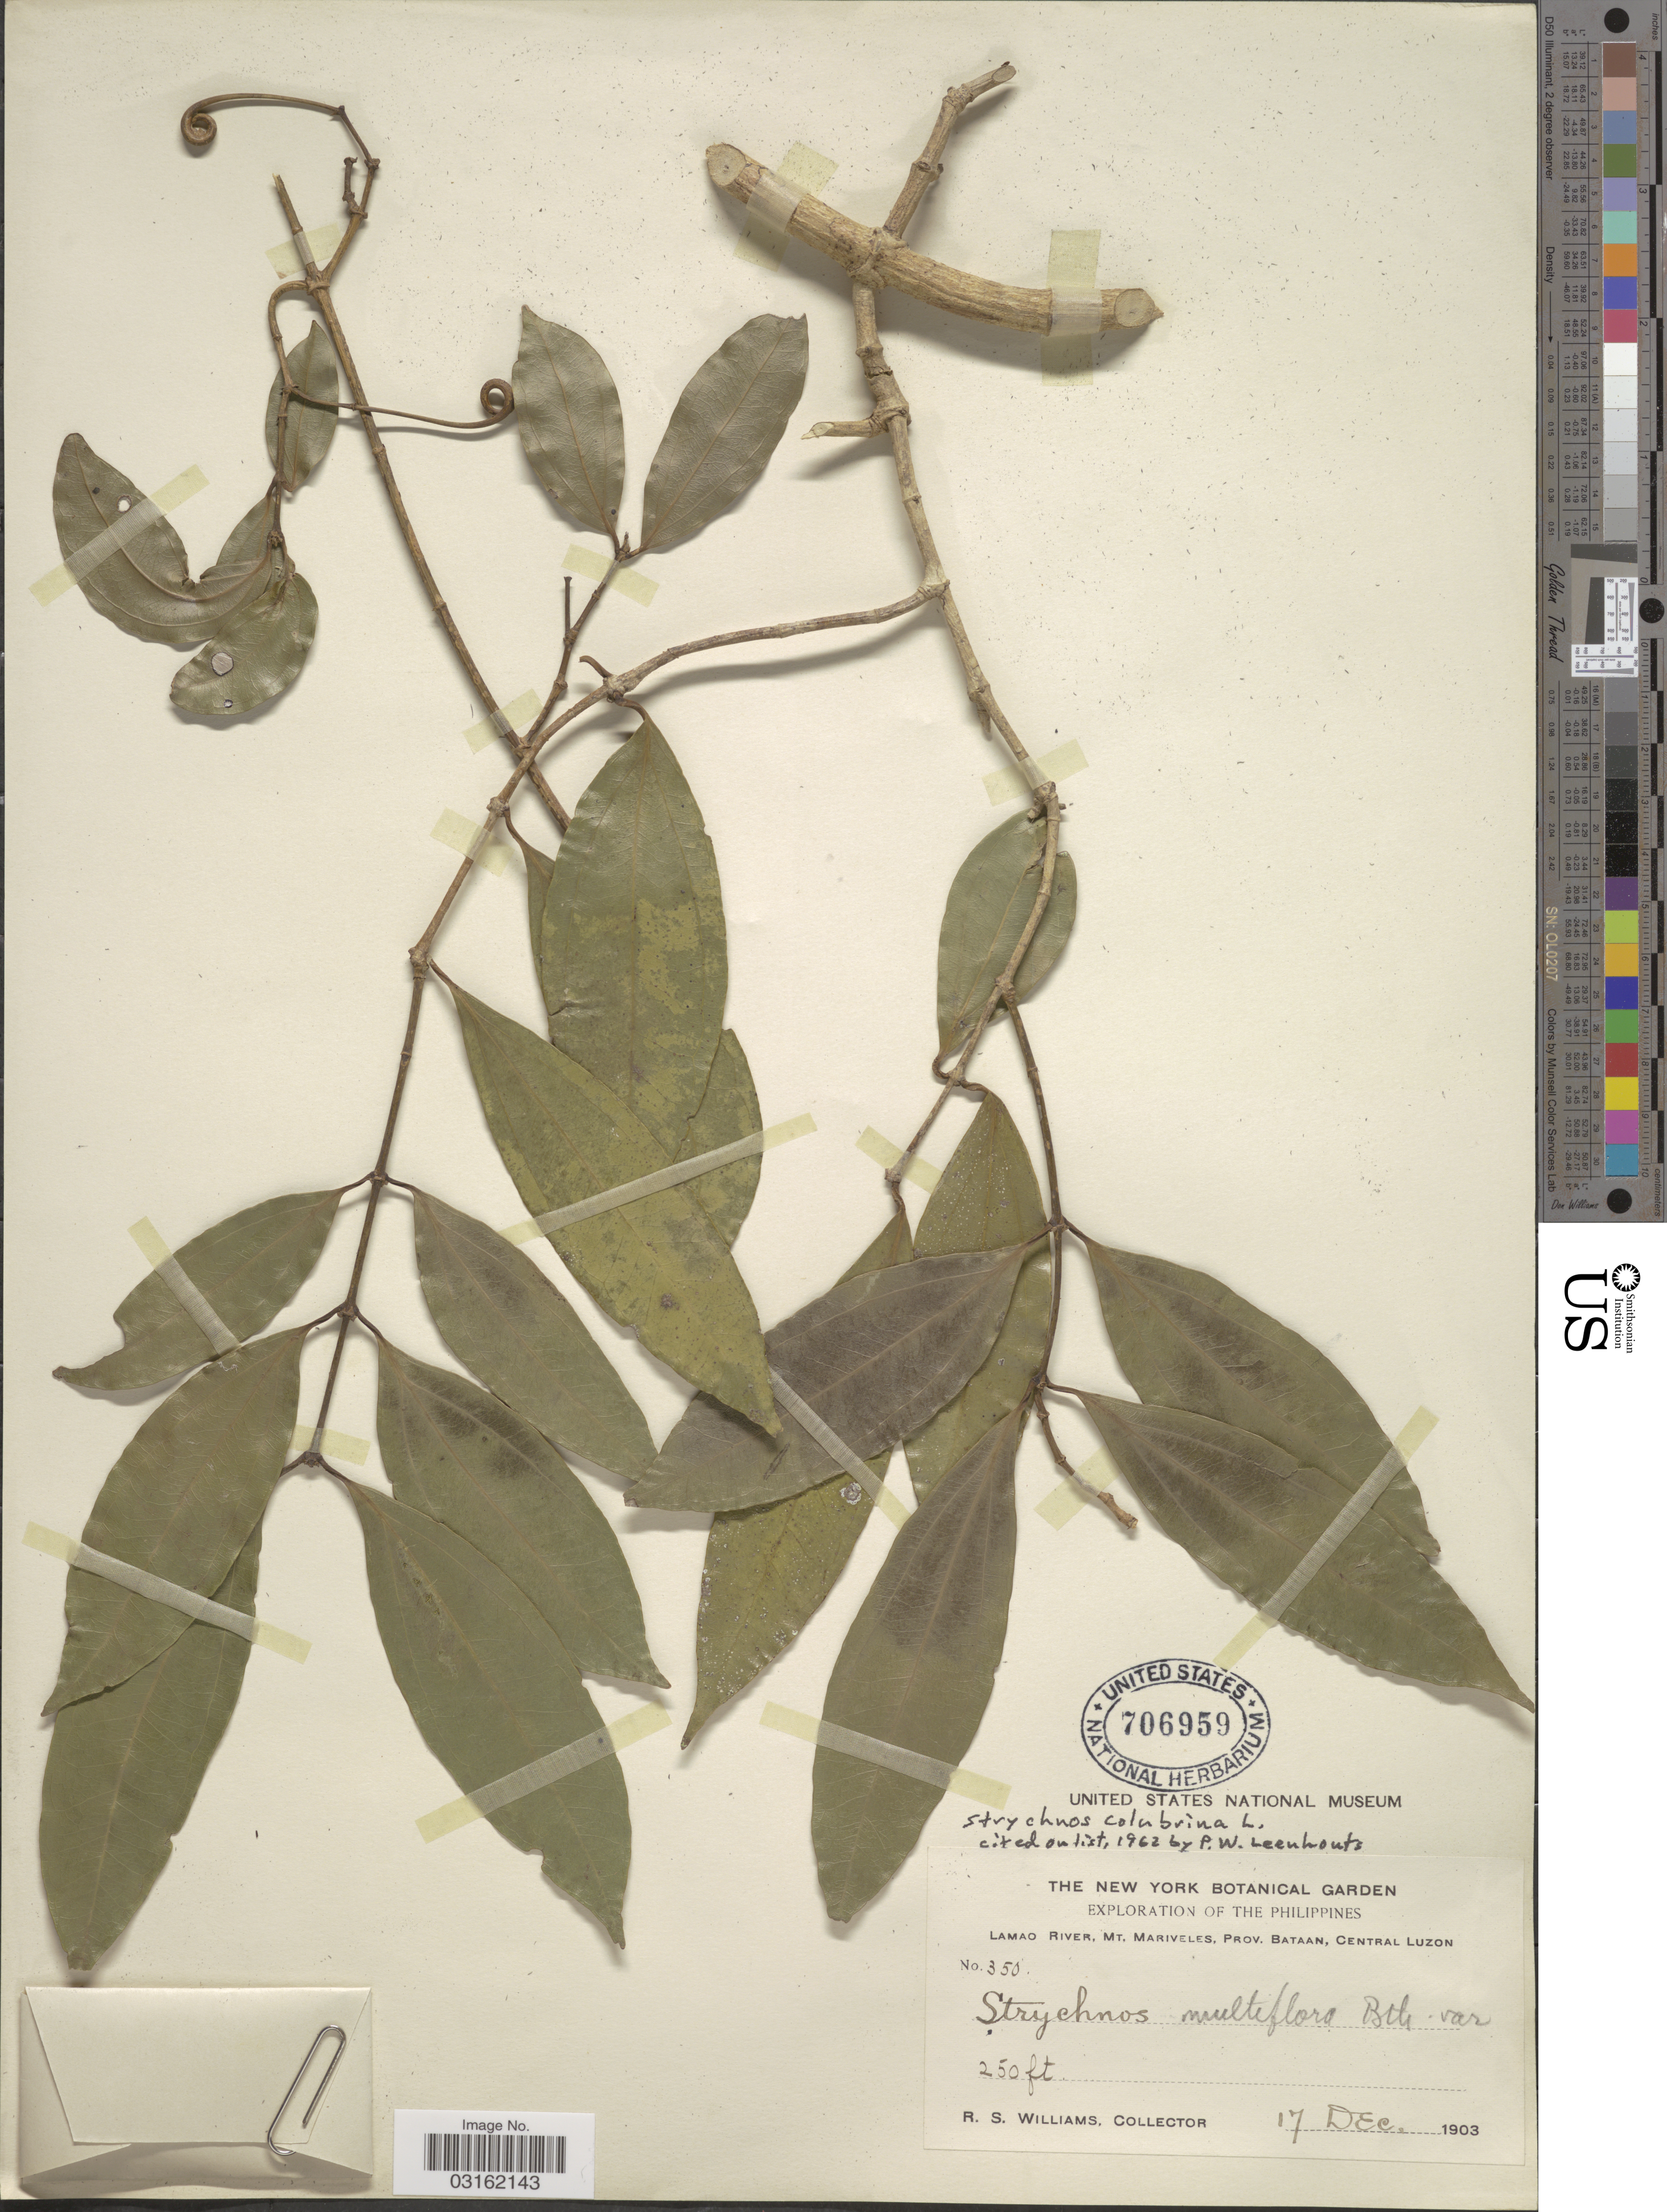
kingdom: Plantae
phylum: Tracheophyta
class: Magnoliopsida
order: Gentianales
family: Loganiaceae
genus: Strychnos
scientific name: Strychnos colubrina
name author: L.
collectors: R. S. Williams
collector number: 350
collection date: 1903-12-17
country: Philippines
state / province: Central Luzon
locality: Lamao River, Mt. Mariveles, Prov. Bataan.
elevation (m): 76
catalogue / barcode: US 706959